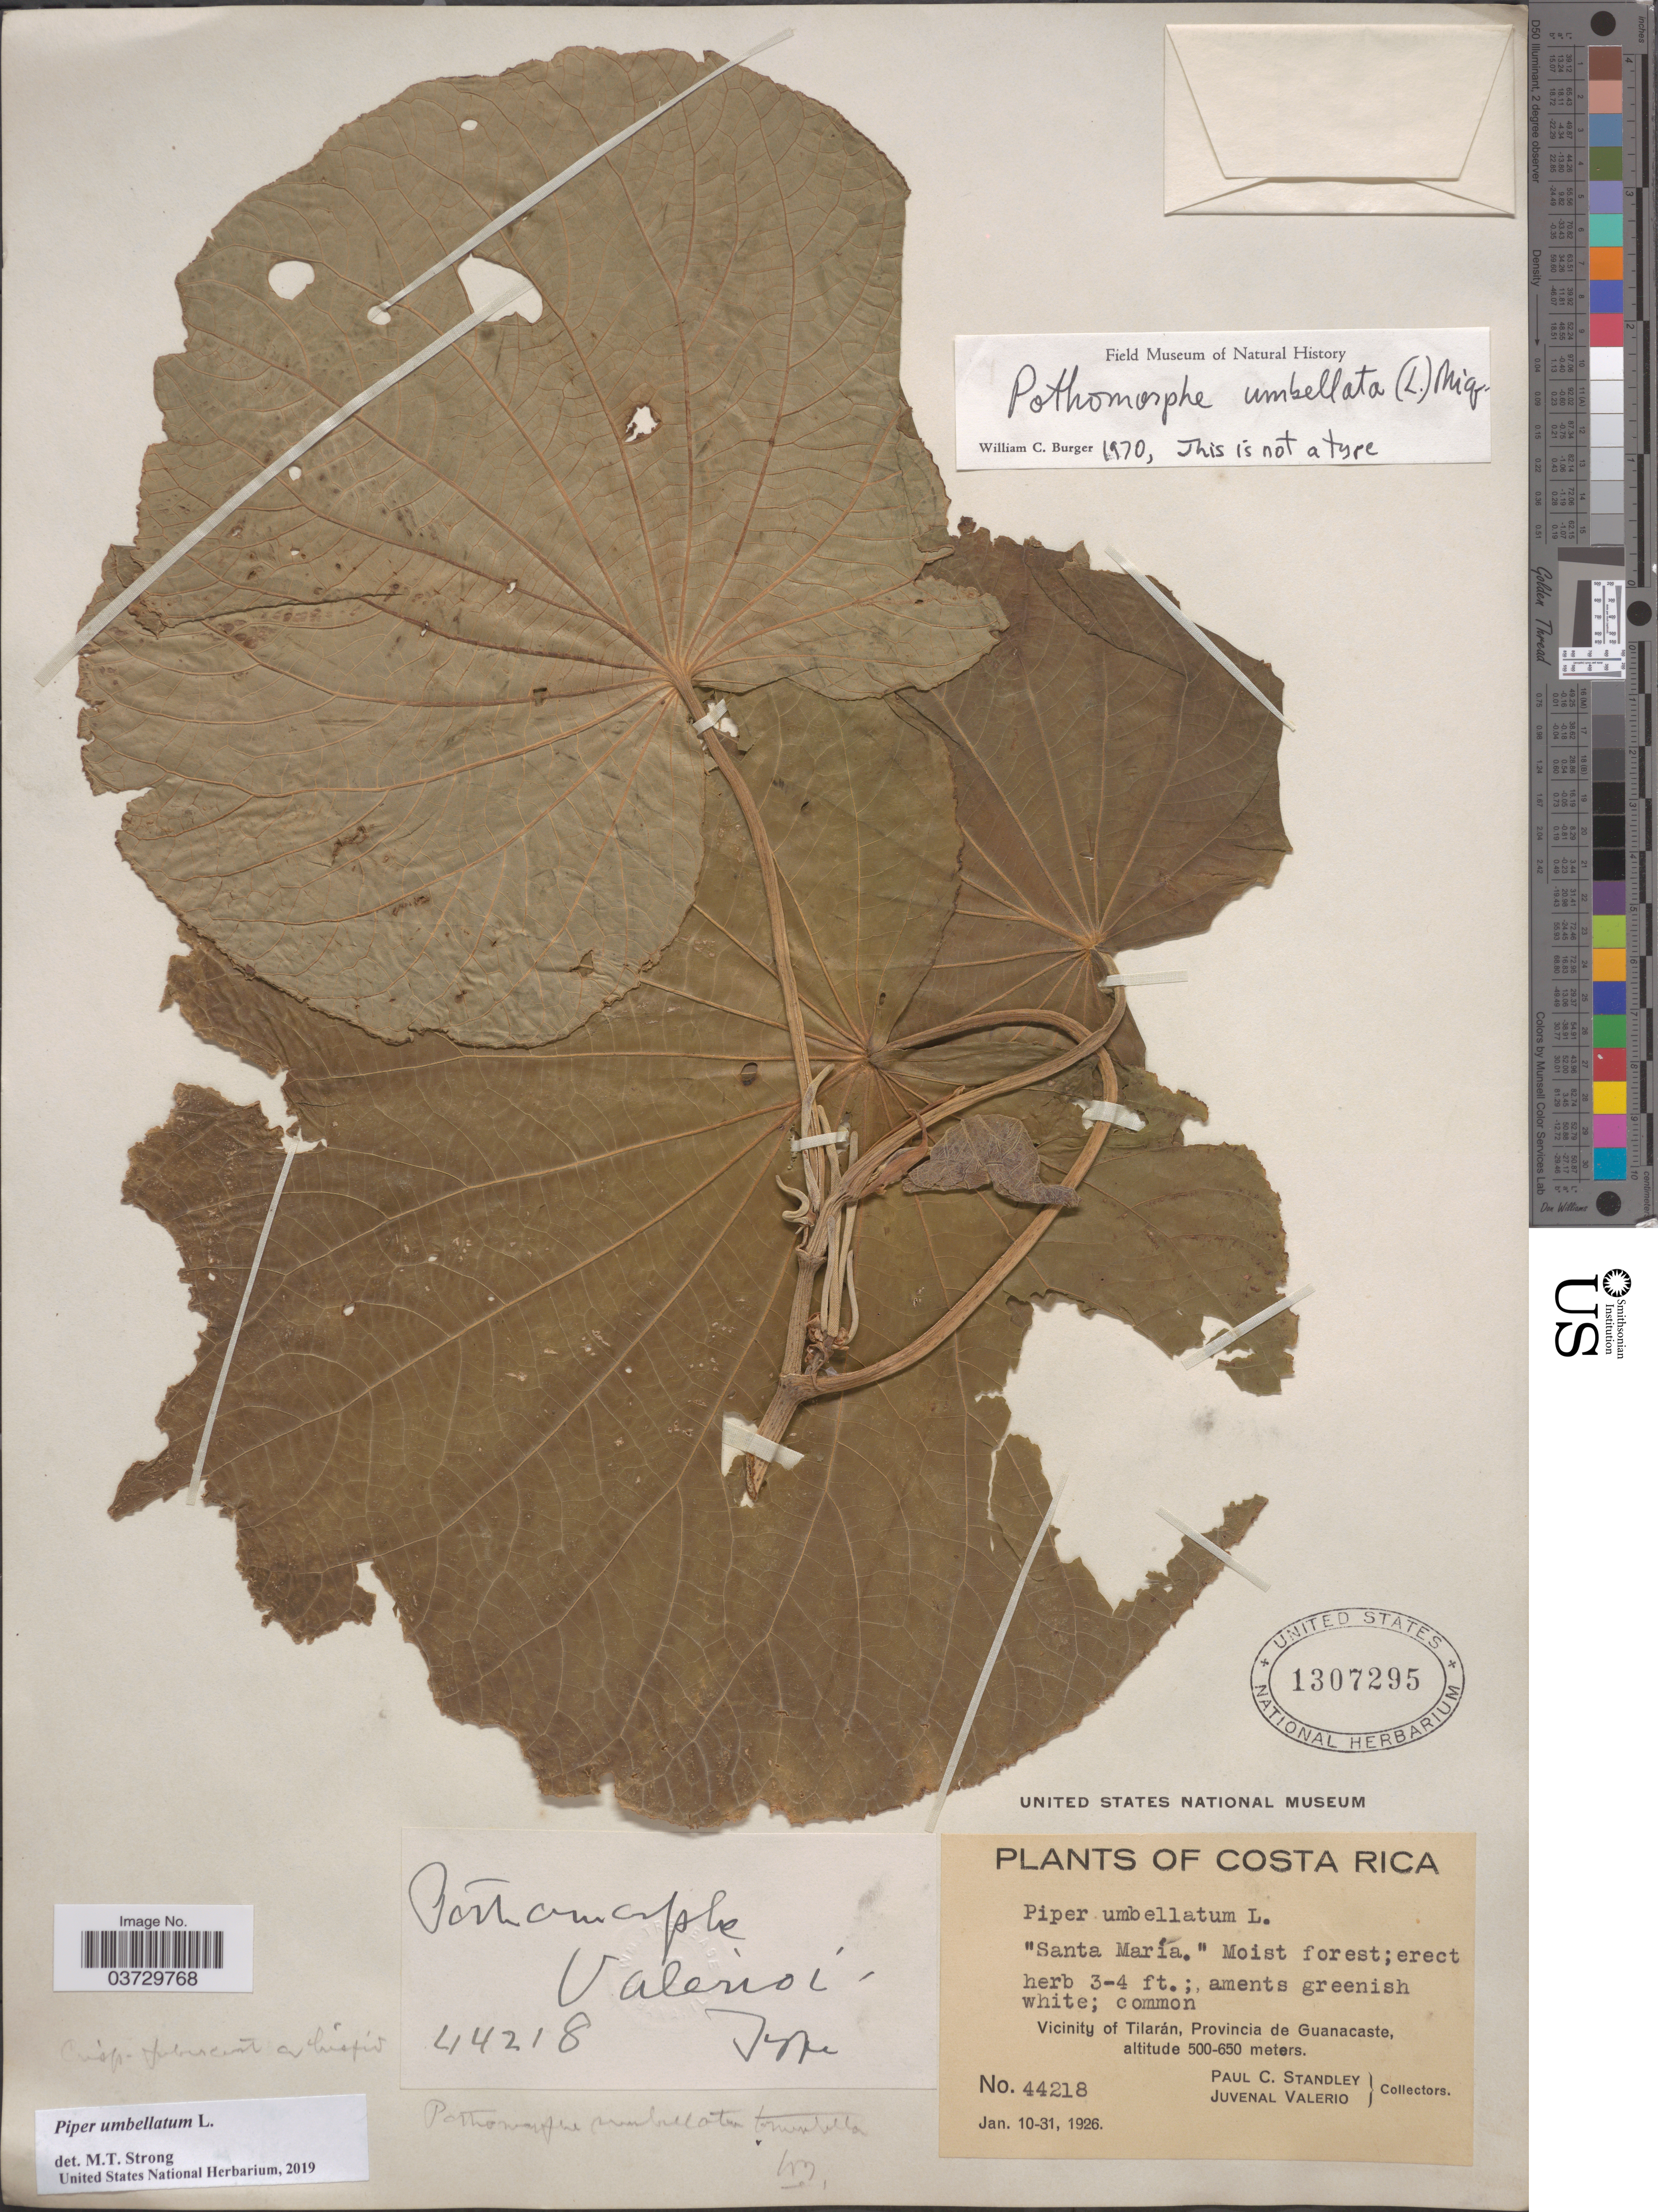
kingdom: Plantae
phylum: Tracheophyta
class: Magnoliopsida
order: Piperales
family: Piperaceae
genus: Piper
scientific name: Piper umbellatum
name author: L.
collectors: P. C. Standley & J. Valerio R.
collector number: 44218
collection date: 1926-01-10/1926-01-31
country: Costa Rica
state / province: Guanacaste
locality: Vicinity of Tilarán.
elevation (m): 500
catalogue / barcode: US 1307295